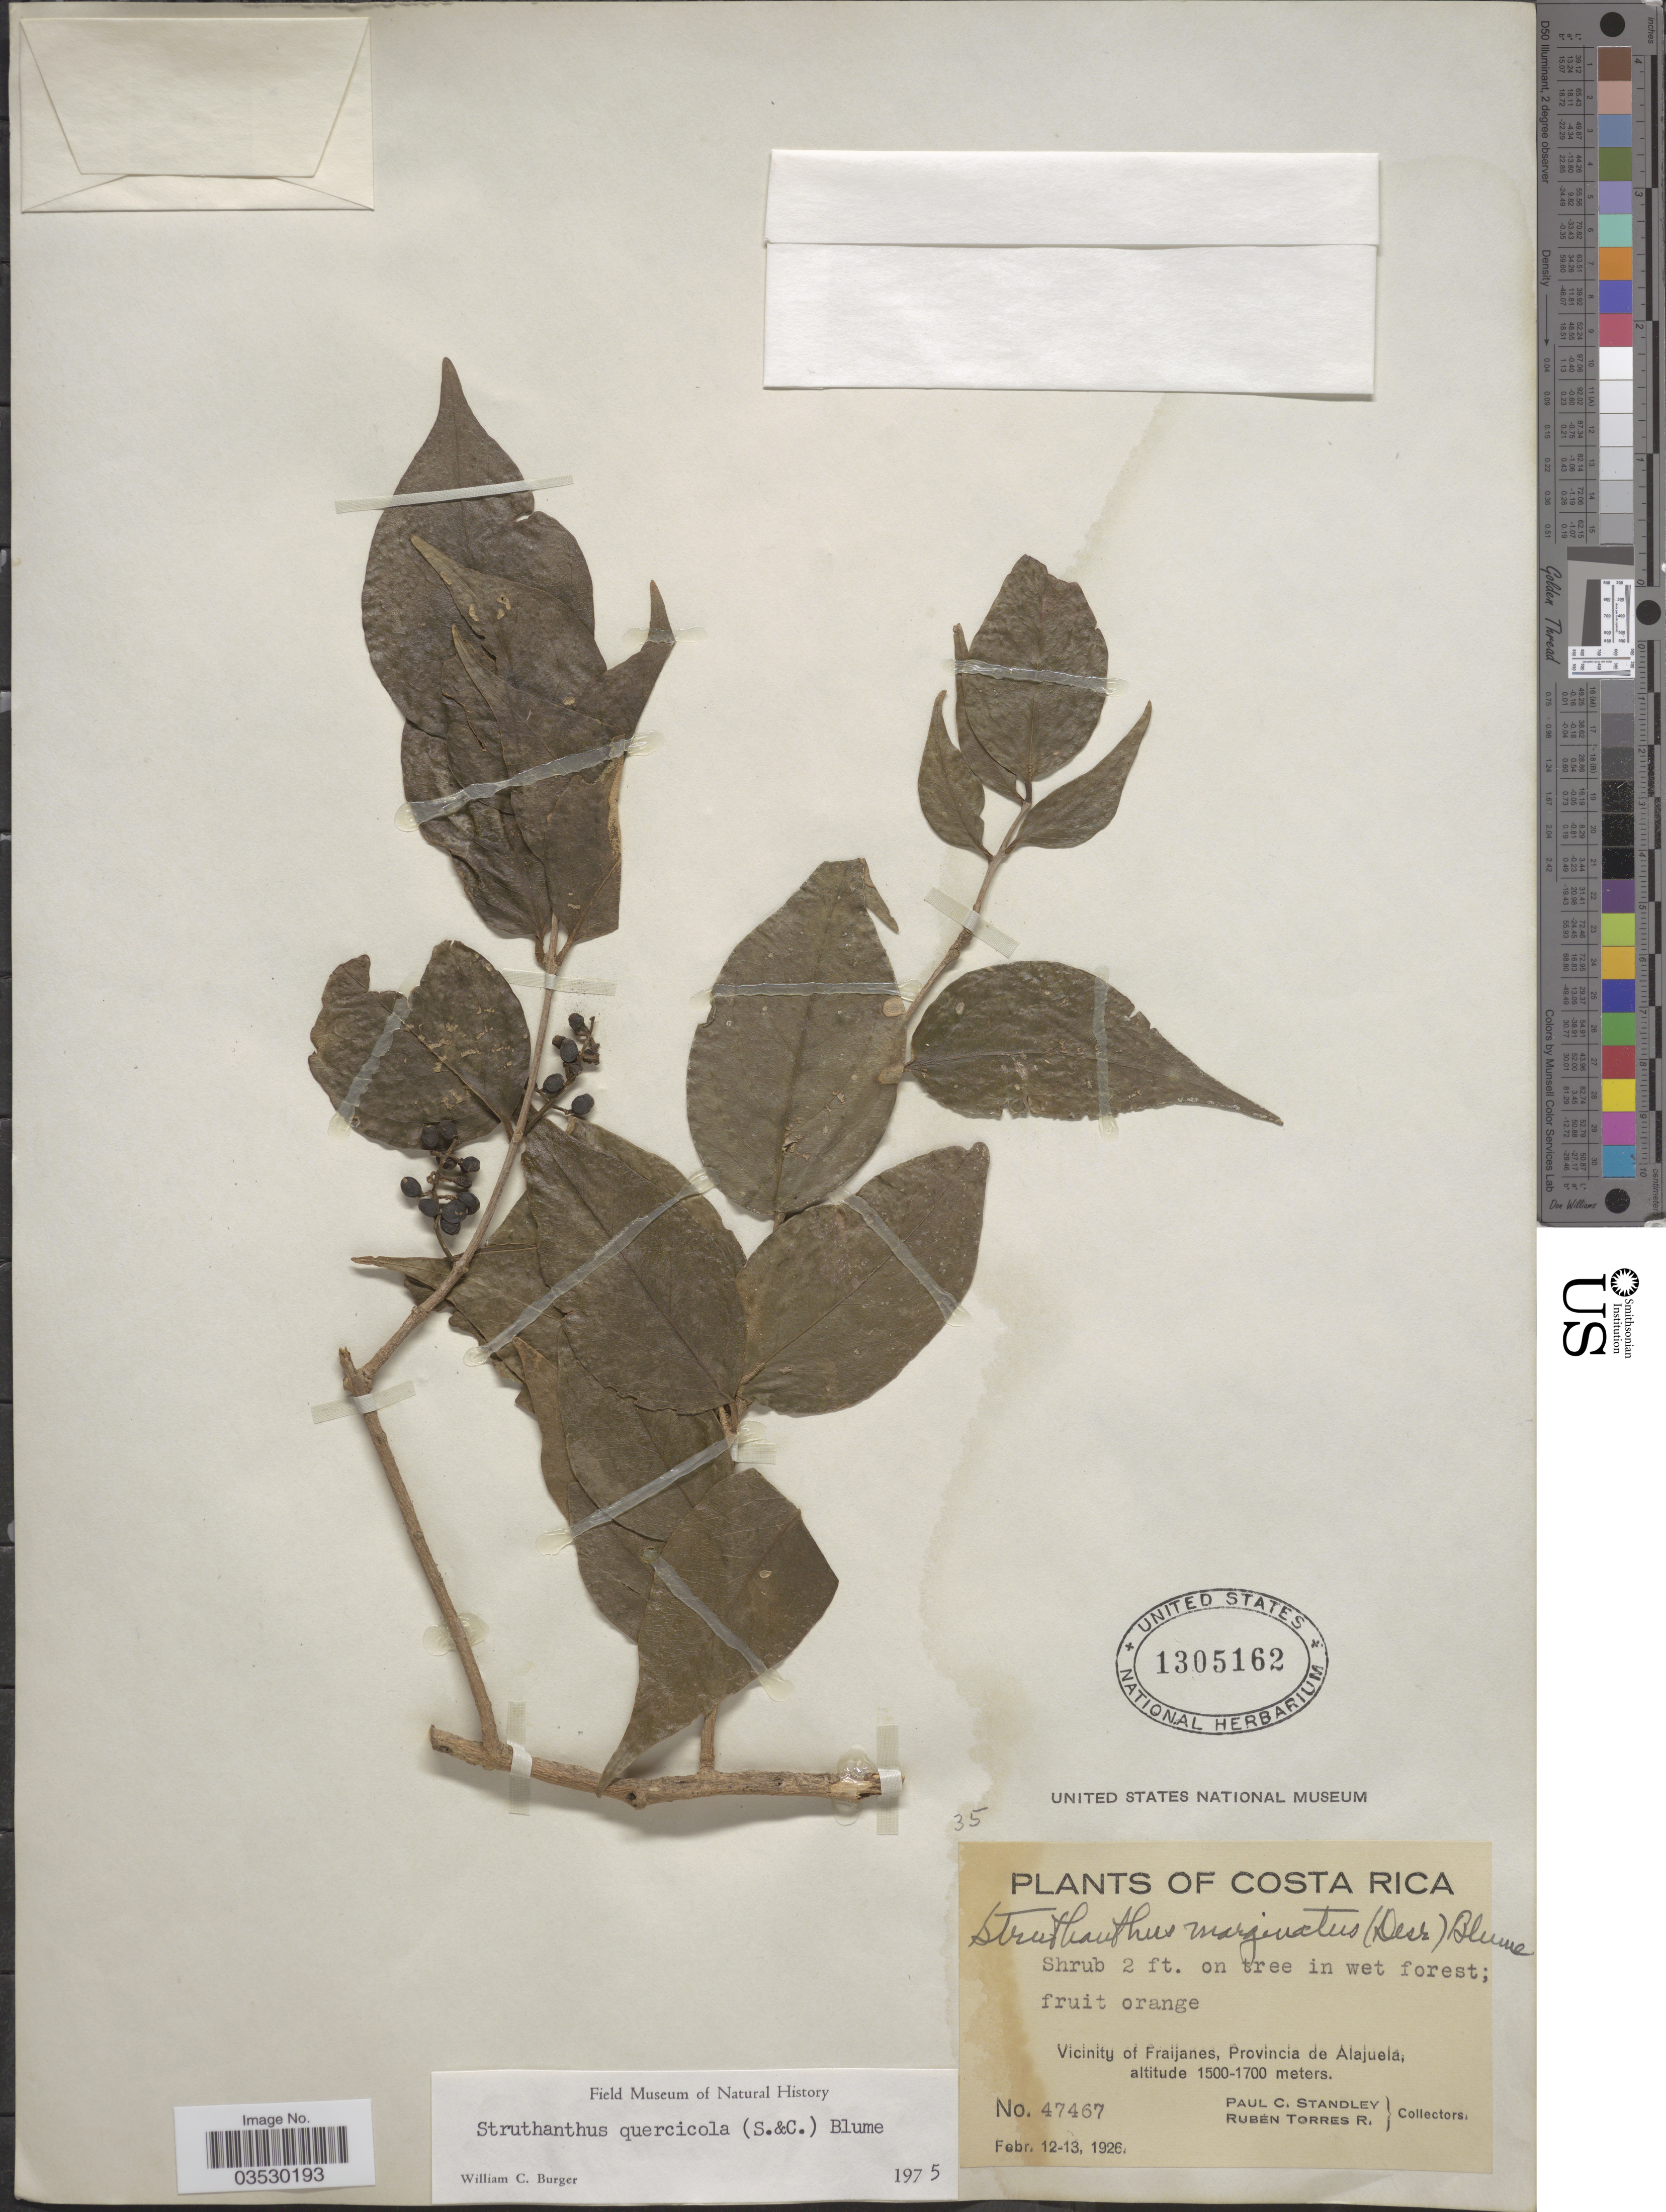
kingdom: Plantae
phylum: Tracheophyta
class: Magnoliopsida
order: Santalales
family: Loranthaceae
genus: Struthanthus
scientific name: Struthanthus quercicola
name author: (Kuijt) Cham. & Schltr.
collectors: P. C. Standley & R. Torres Rojas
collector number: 47467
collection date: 1926-02-12/1926-02-13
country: Costa Rica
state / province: Alajuela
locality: Vicinity of Fraijanes.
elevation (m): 1500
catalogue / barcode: US 1305162